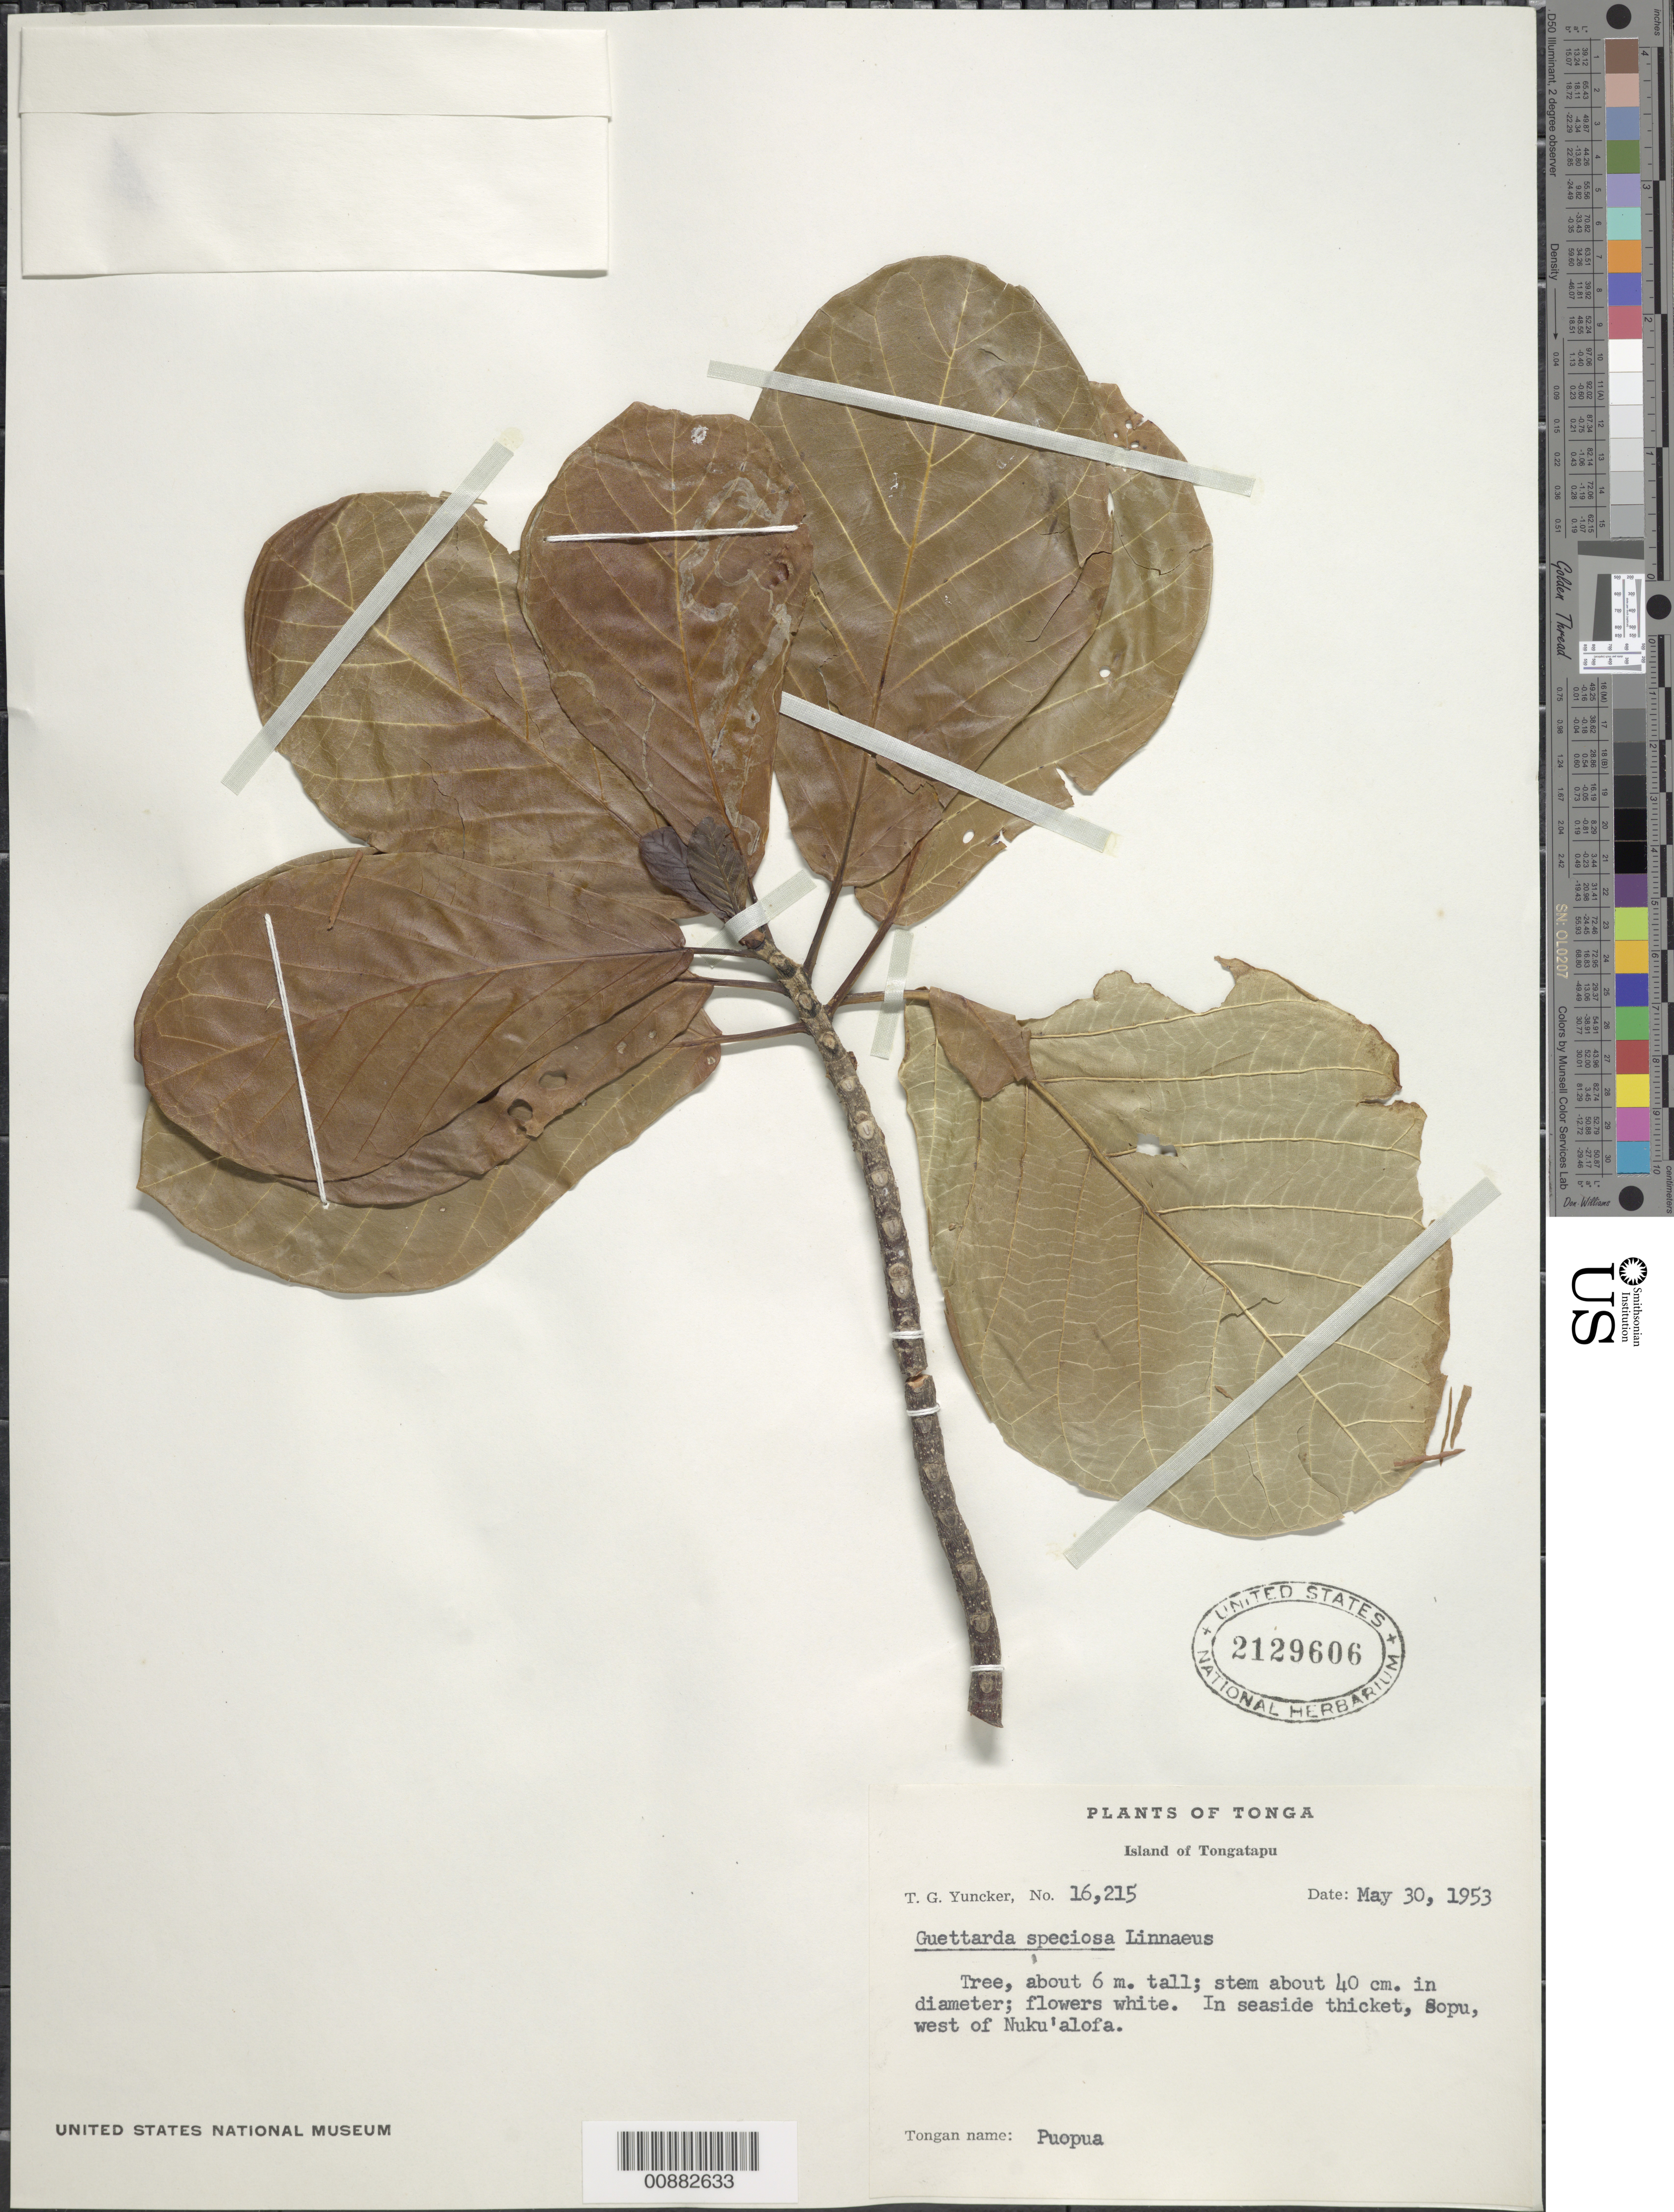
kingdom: Plantae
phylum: Tracheophyta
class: Magnoliopsida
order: Gentianales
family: Rubiaceae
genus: Guettarda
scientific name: Guettarda speciosa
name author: L.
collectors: T. G. Yuncker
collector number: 16215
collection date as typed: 30 May 1953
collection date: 1953-05-30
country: Tonga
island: Tongatapu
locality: In seaside thicket, Sopu, west of Nuku'alofa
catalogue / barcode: US 2129606